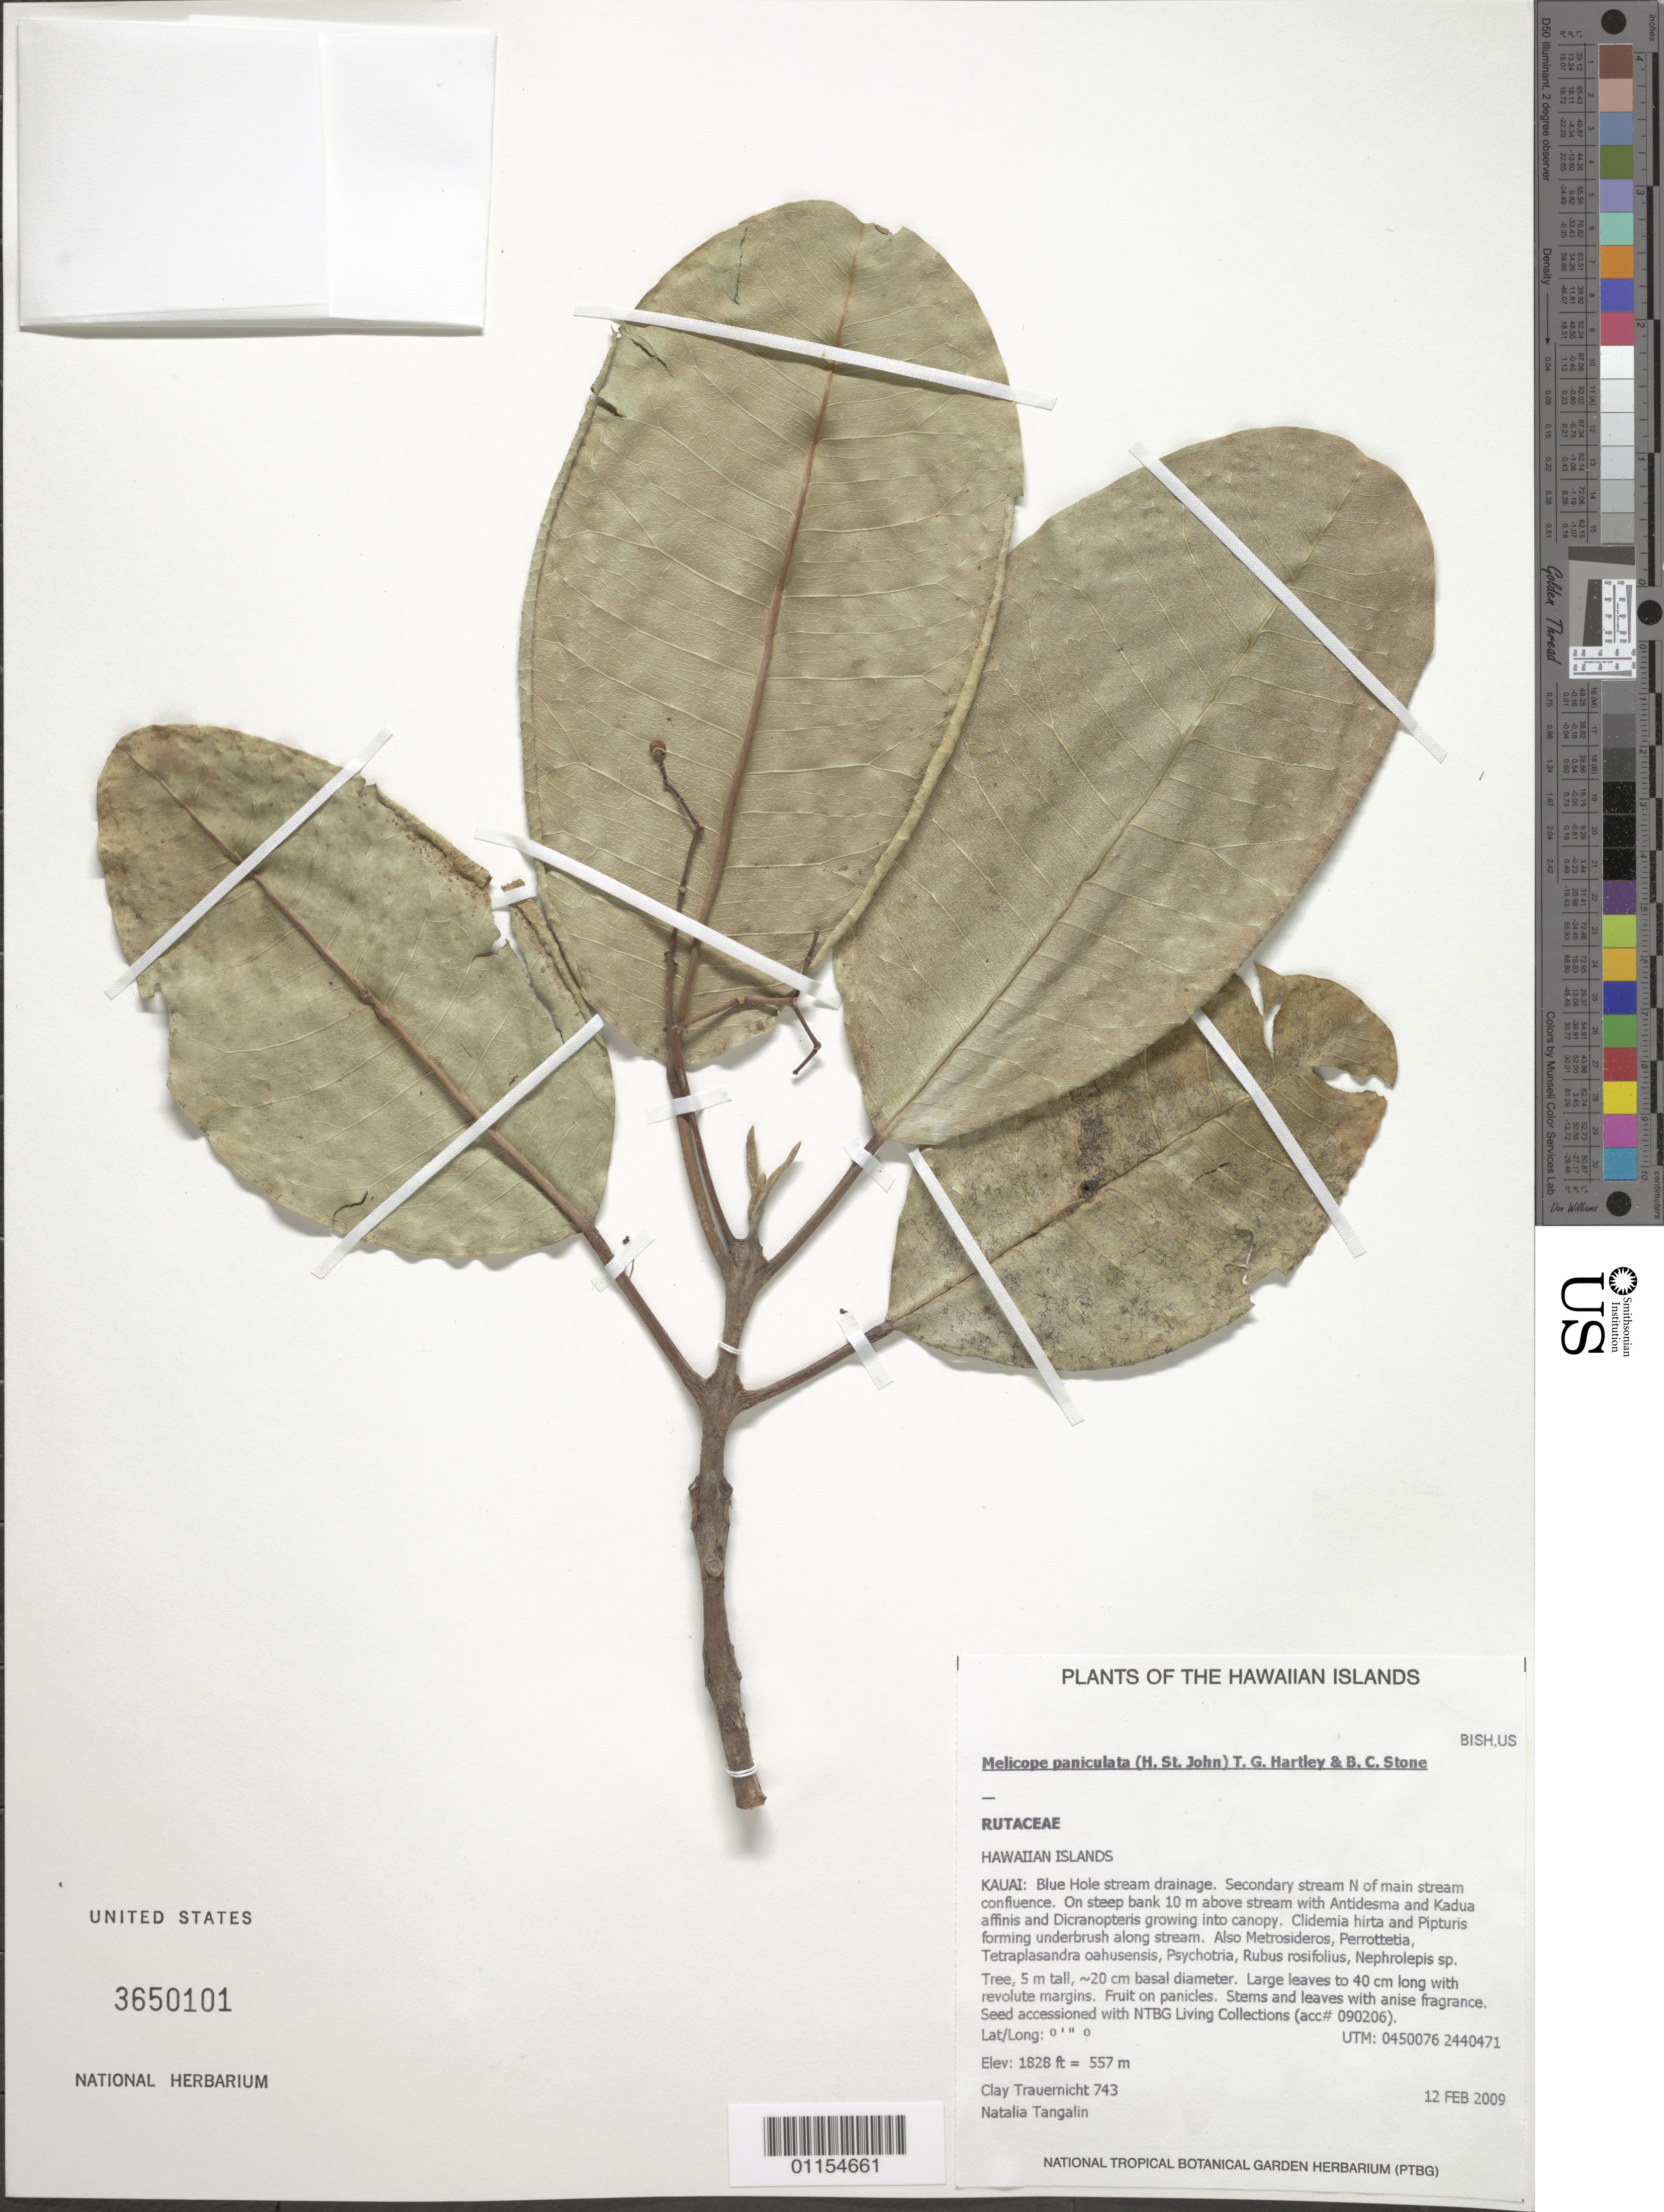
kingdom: Plantae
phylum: Tracheophyta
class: Magnoliopsida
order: Sapindales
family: Rutaceae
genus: Melicope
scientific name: Melicope paniculata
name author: (H. St. John) T.G. Hartley & B.C. Stone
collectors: C. Trauernicht & N. Tangalin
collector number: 743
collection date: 2009-02-12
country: United States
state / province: Hawaii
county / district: Kauai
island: Kaua'i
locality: Blue Hole stream drainage. Secondary stream N of main stream confluence, on steep bank 10 m above stream.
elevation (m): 557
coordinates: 0450076, 2440471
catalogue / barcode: US 3650101